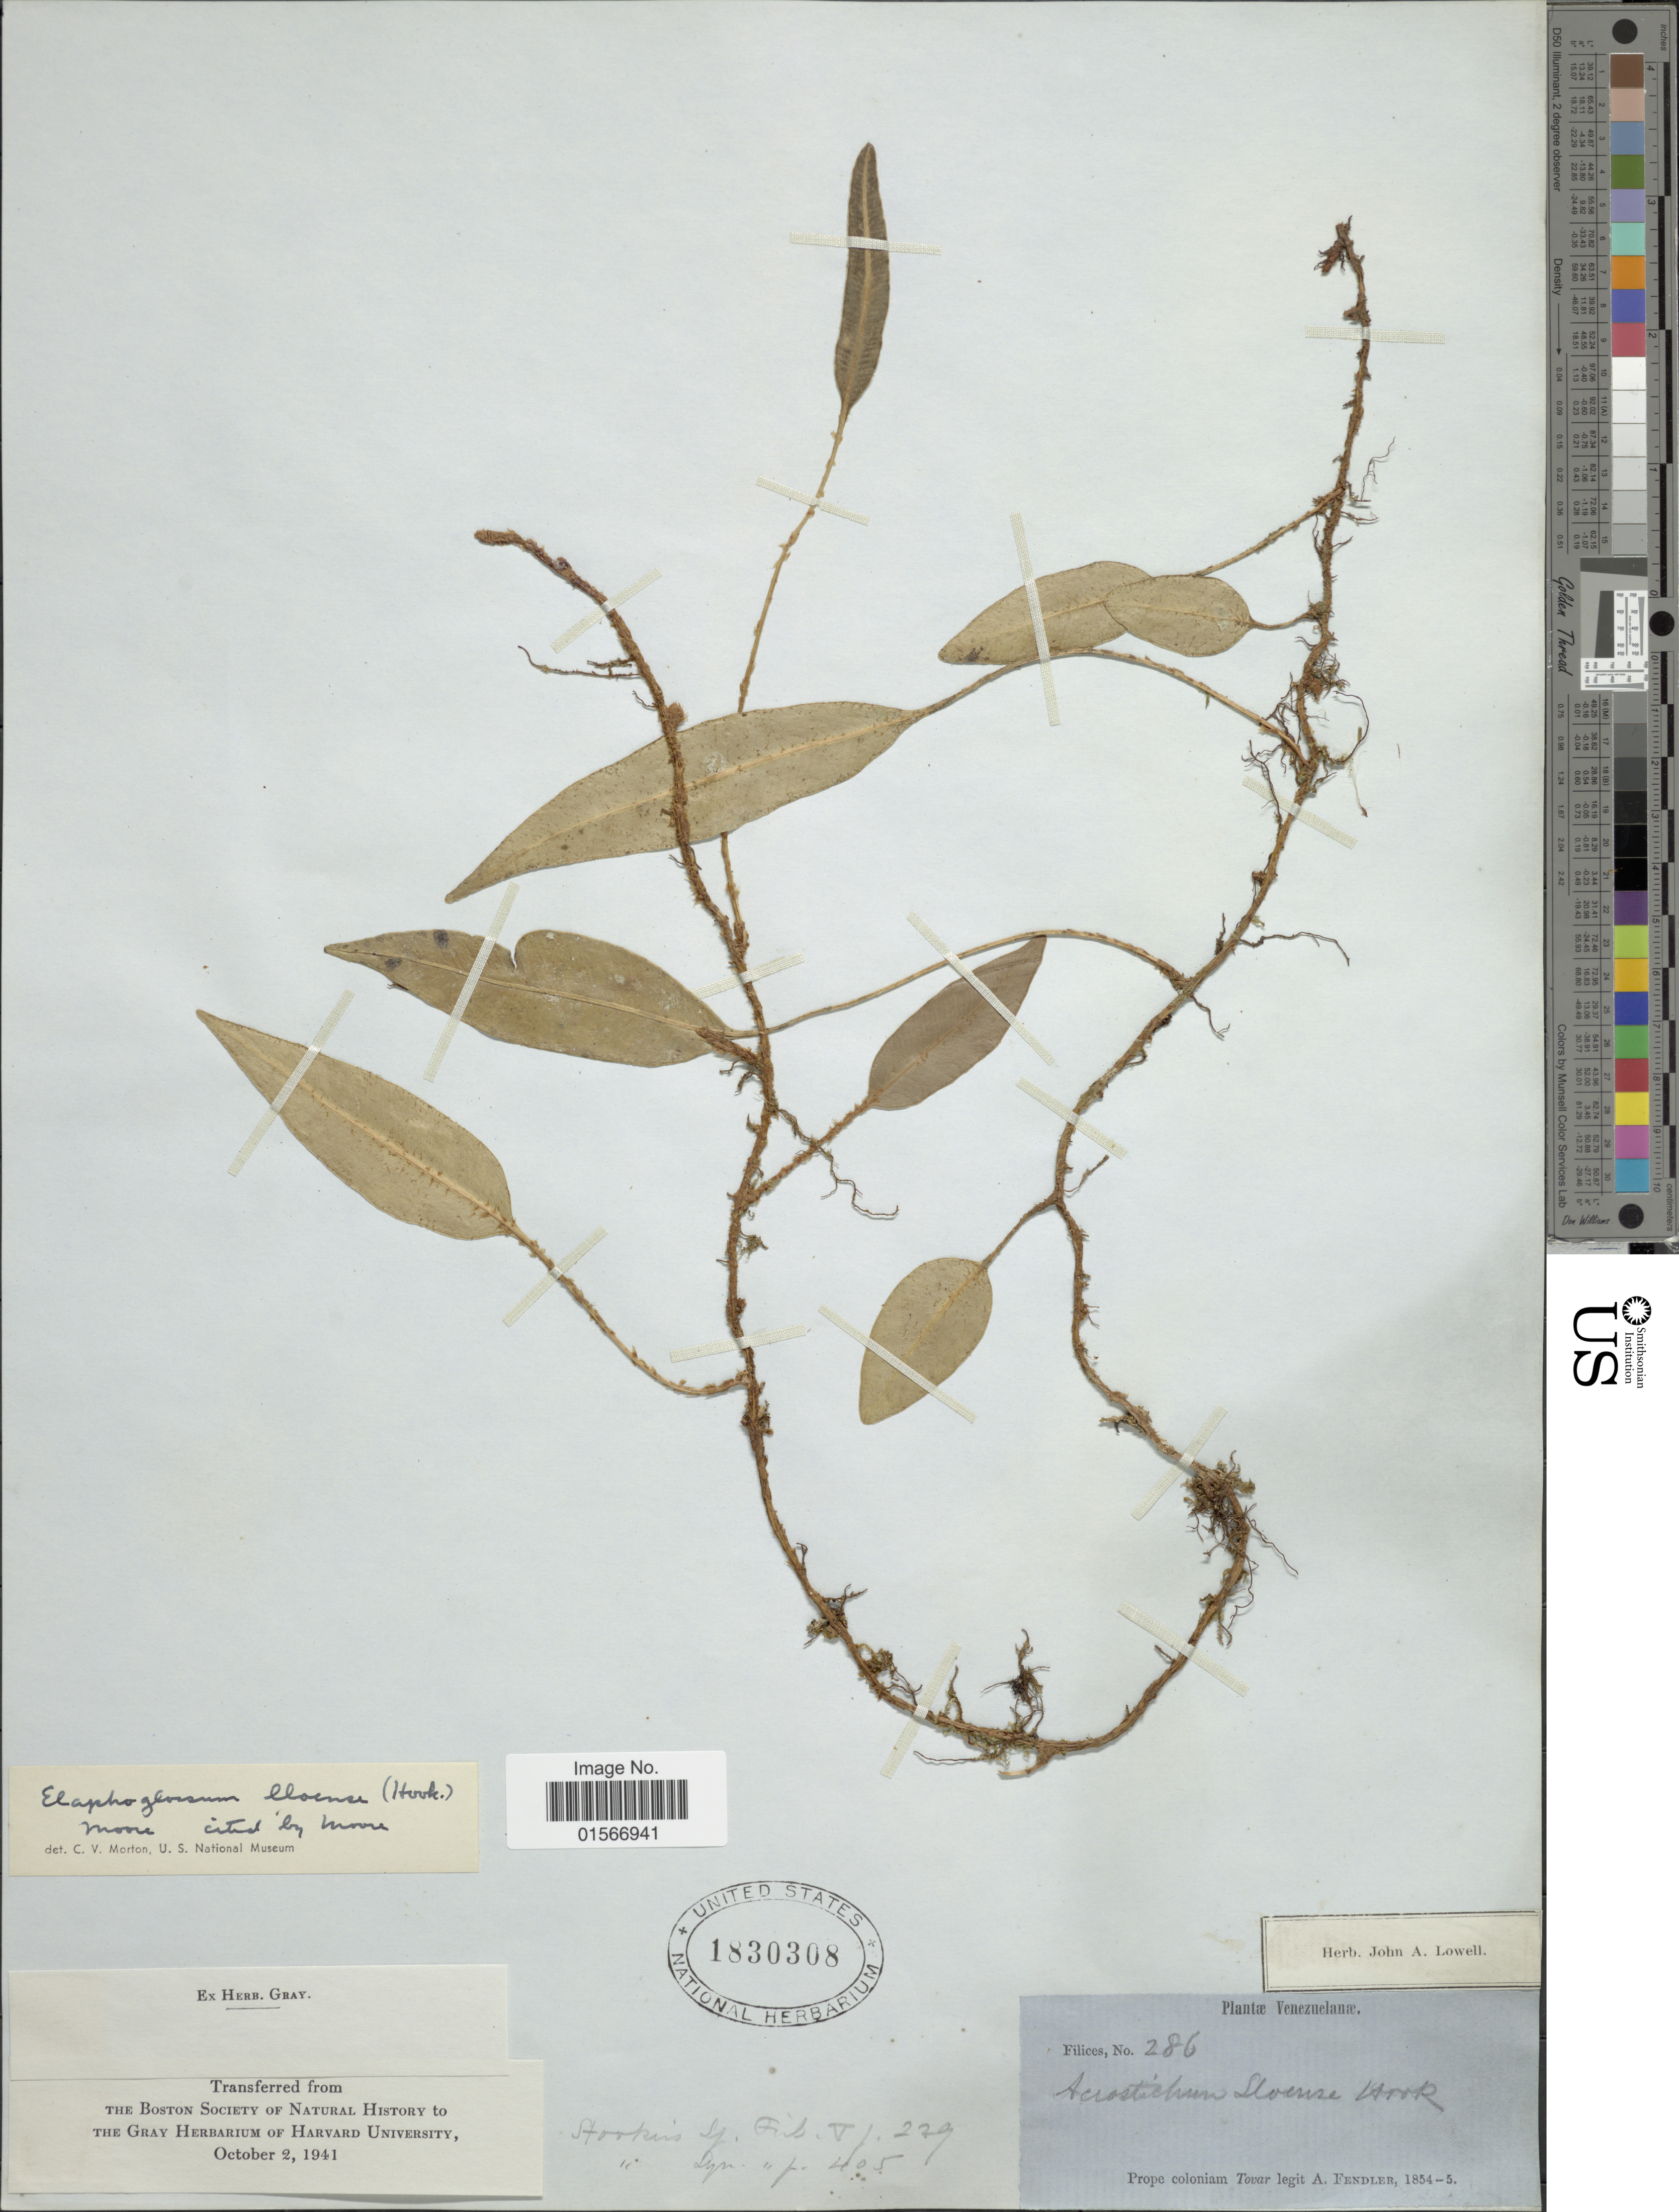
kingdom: Plantae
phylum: Tracheophyta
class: Polypodiopsida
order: Polypodiales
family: Dryopteridaceae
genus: Elaphoglossum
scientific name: Elaphoglossum lloense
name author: (Hook.) T. Moore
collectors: A. Fendler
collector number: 286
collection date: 1854/1855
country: Venezuela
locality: Prope coloniam Tovar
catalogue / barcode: US 1830308